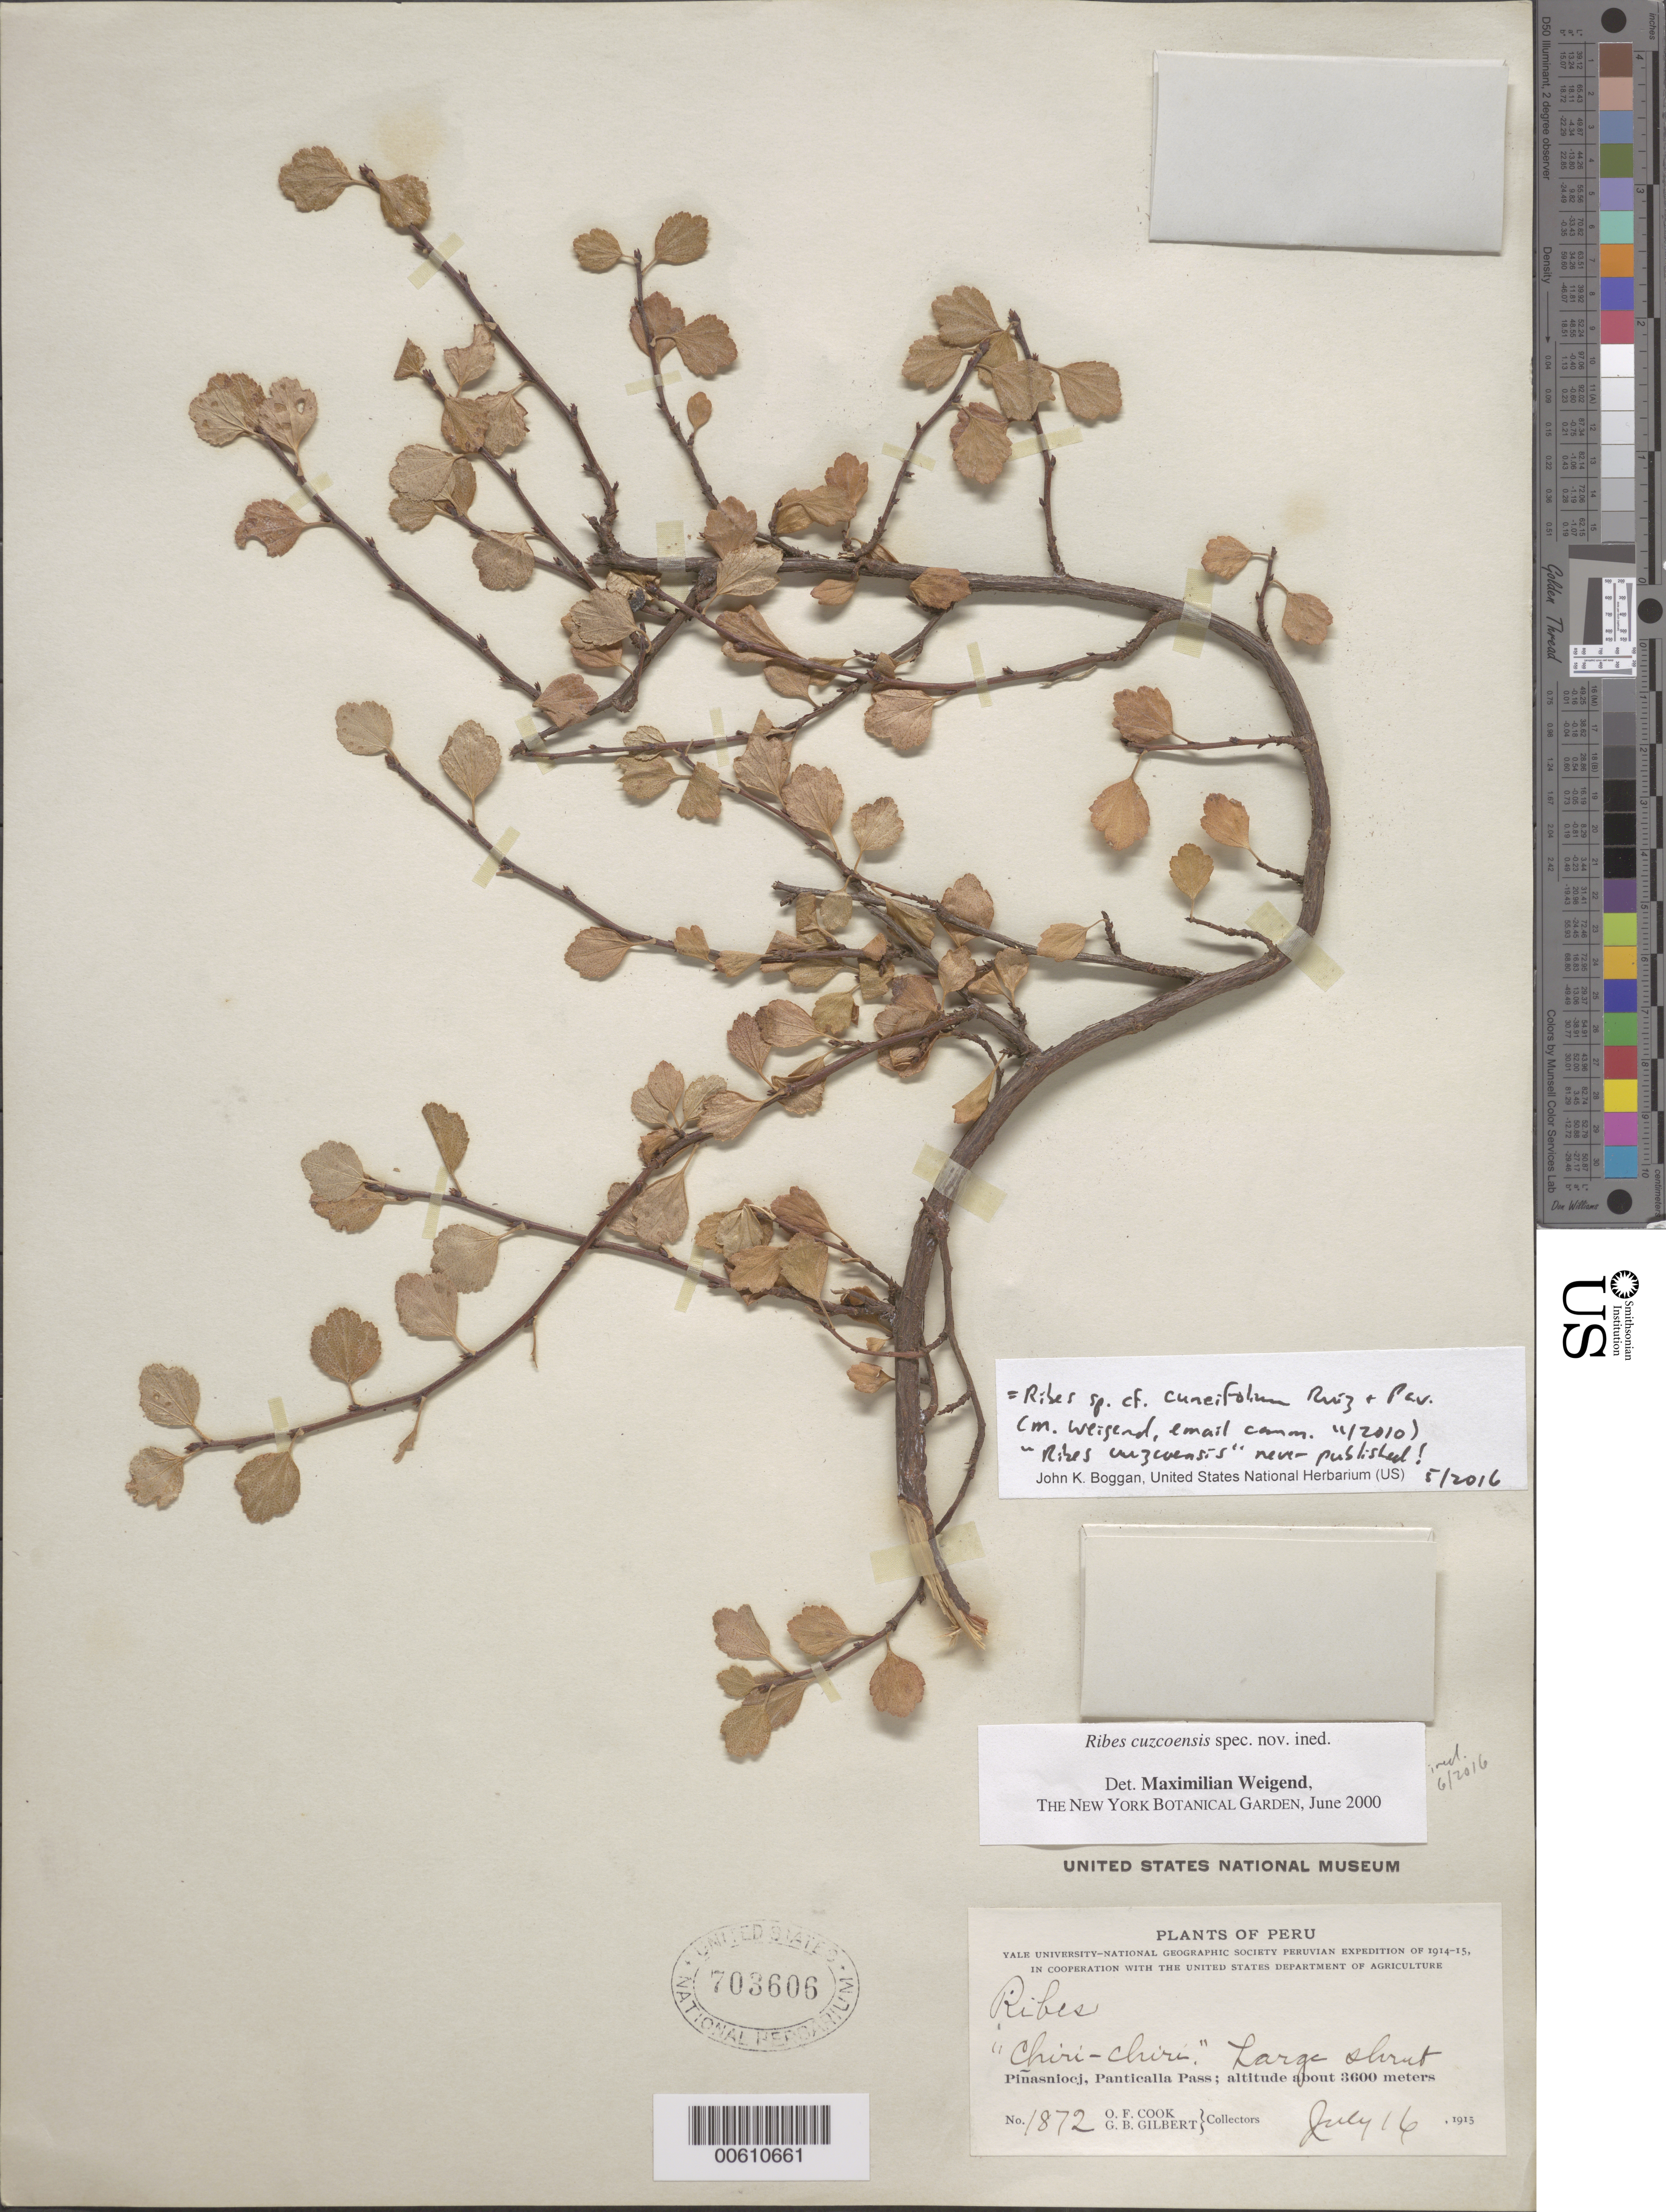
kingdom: Plantae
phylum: Tracheophyta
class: Magnoliopsida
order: Saxifragales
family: Grossulariaceae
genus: Ribes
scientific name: Ribes cuneifolium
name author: Ruiz & Pav.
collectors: O. F. Cook & G. B. Gilbert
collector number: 1872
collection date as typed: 16 Jul 1915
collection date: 1915-07-16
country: Peru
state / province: Cusco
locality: Piñasniocj, Pantacalla Pass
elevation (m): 3600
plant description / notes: Common name: chiri-chiri; Annotated by M. Weigend (2000) as Ribes cuzcoensis sp. nov. ined.; name still unpublished as of May 2016, and specimen re-filed as Ribes sp. indet. in main herbarium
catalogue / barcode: US 703606